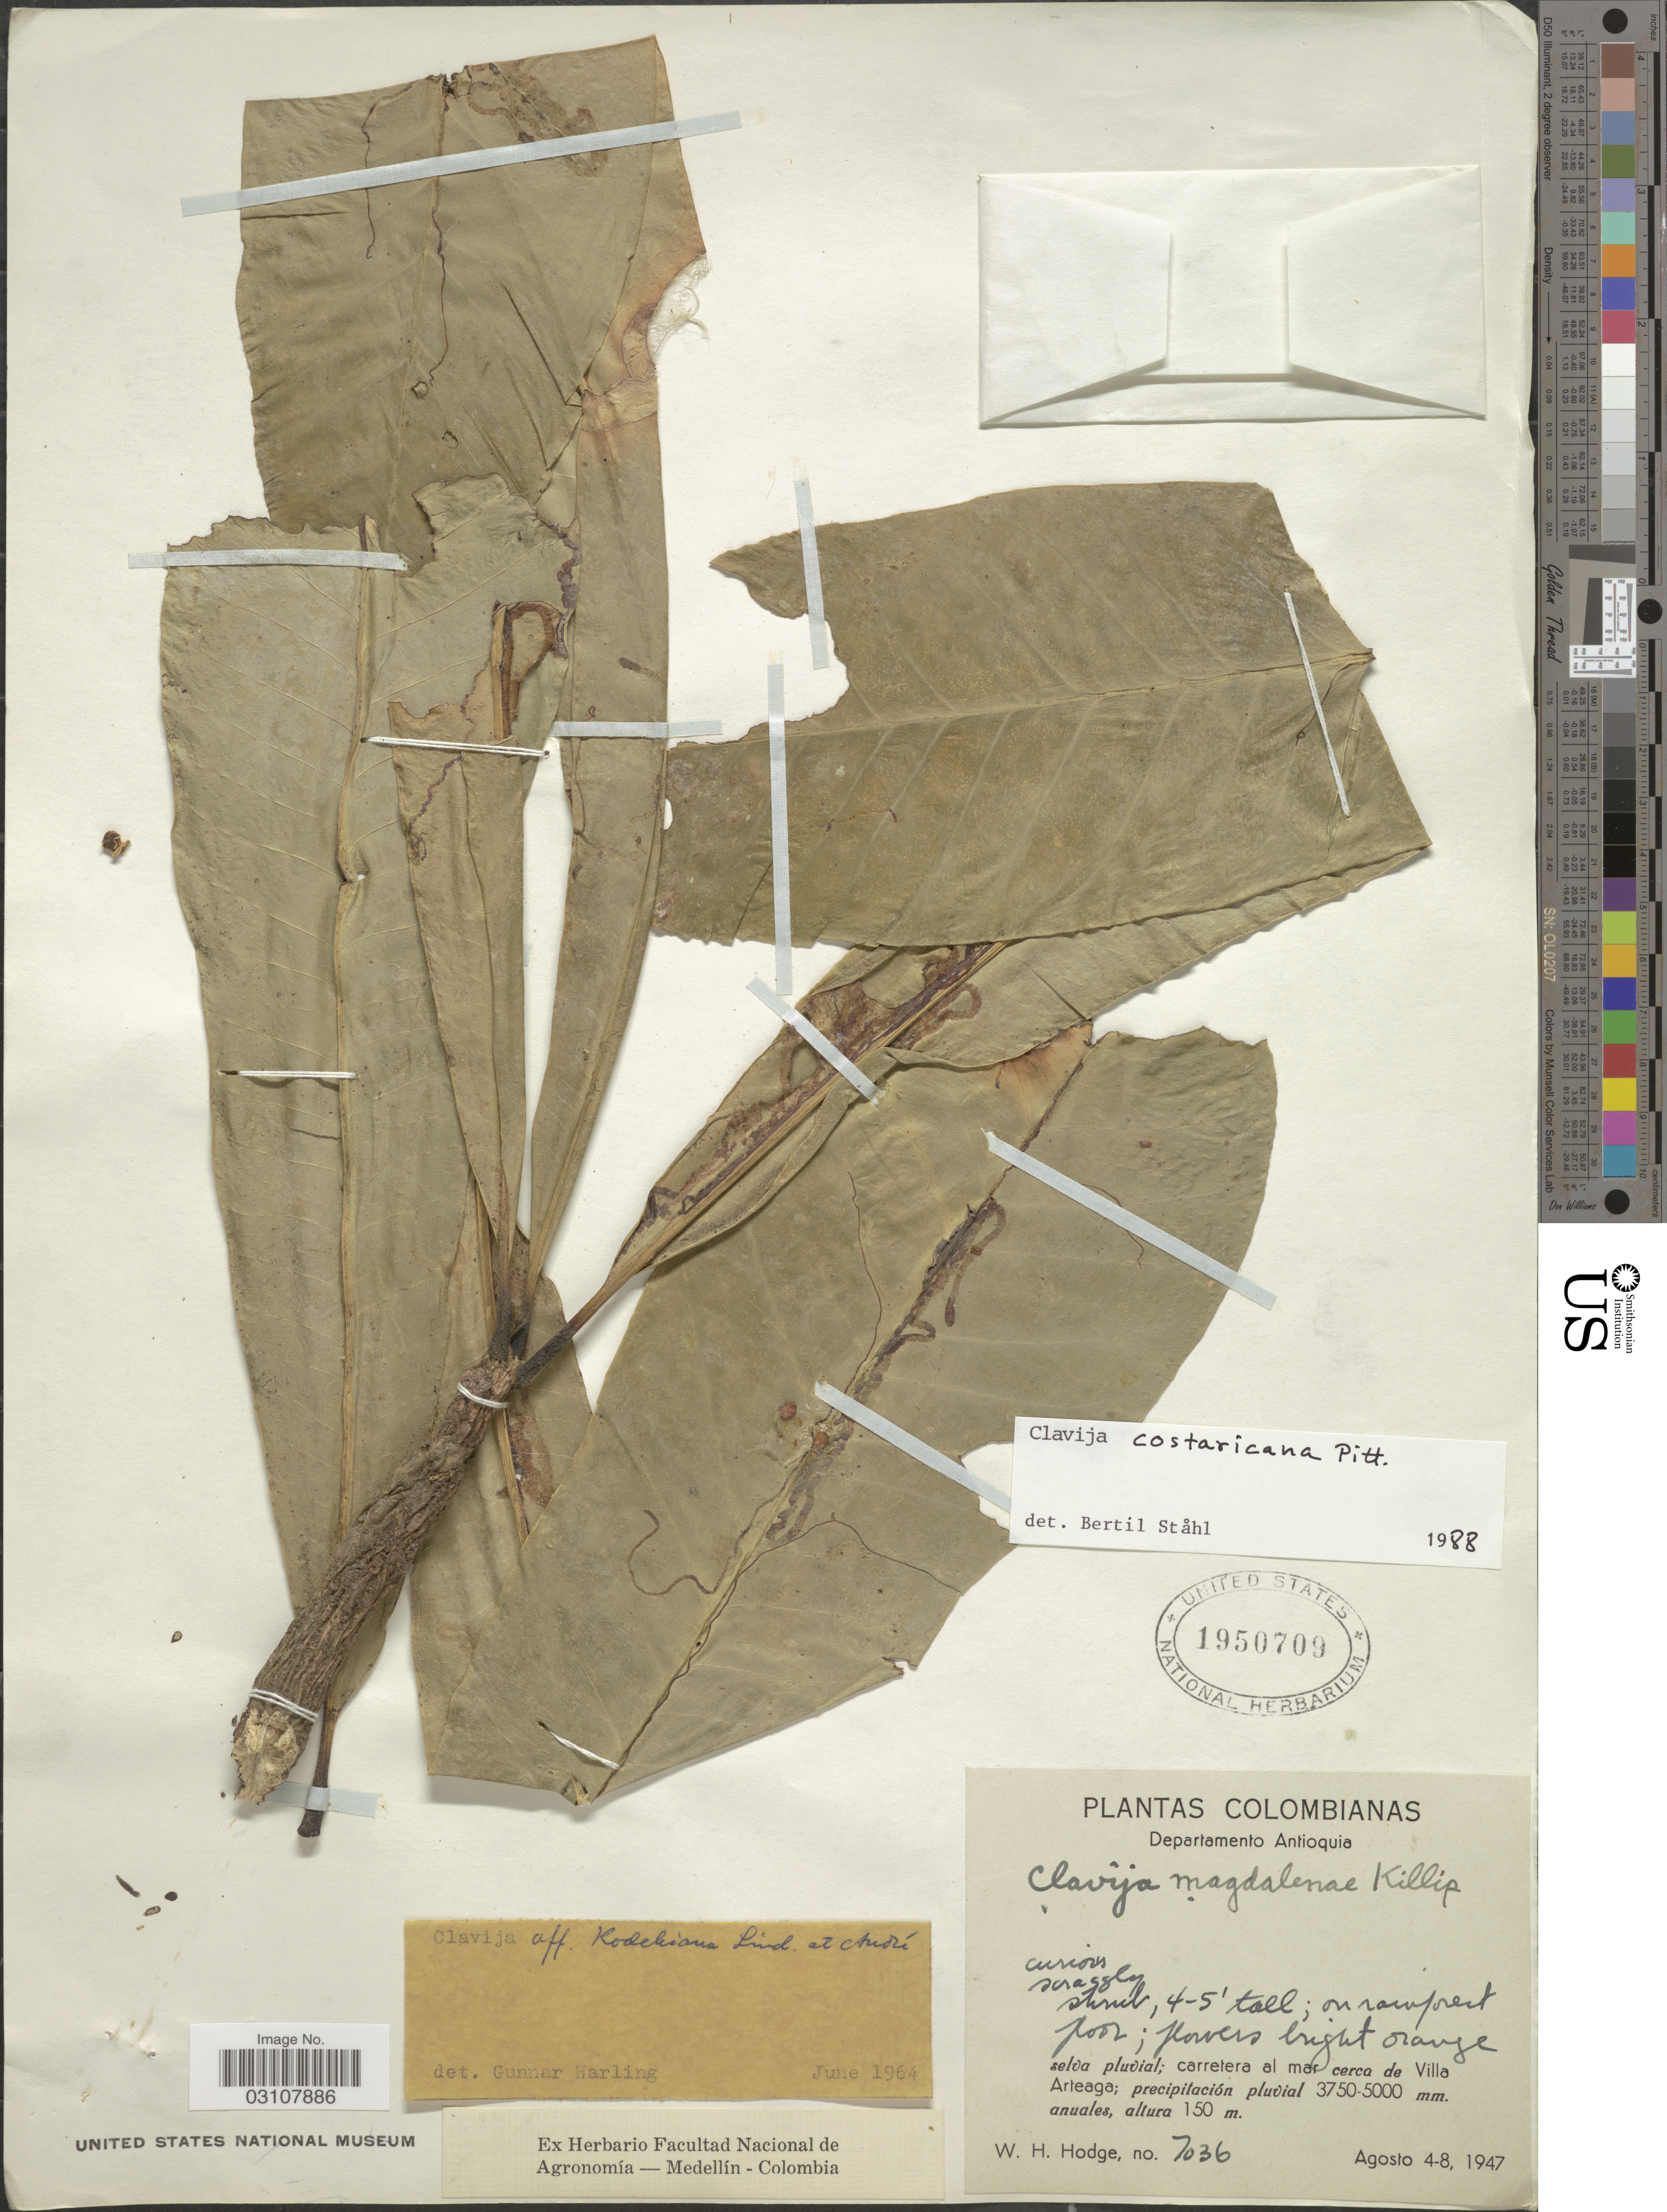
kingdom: Plantae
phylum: Tracheophyta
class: Magnoliopsida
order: Ericales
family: Primulaceae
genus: Clavija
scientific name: Clavija costaricana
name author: Pittier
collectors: W. Hodge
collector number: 7036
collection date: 1947-08-04/1947-08-08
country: Colombia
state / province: Antioquia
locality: Departamento Antioquia. Carretera al mar cerca de Villa Arteaga.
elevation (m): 150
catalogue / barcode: US 1950709